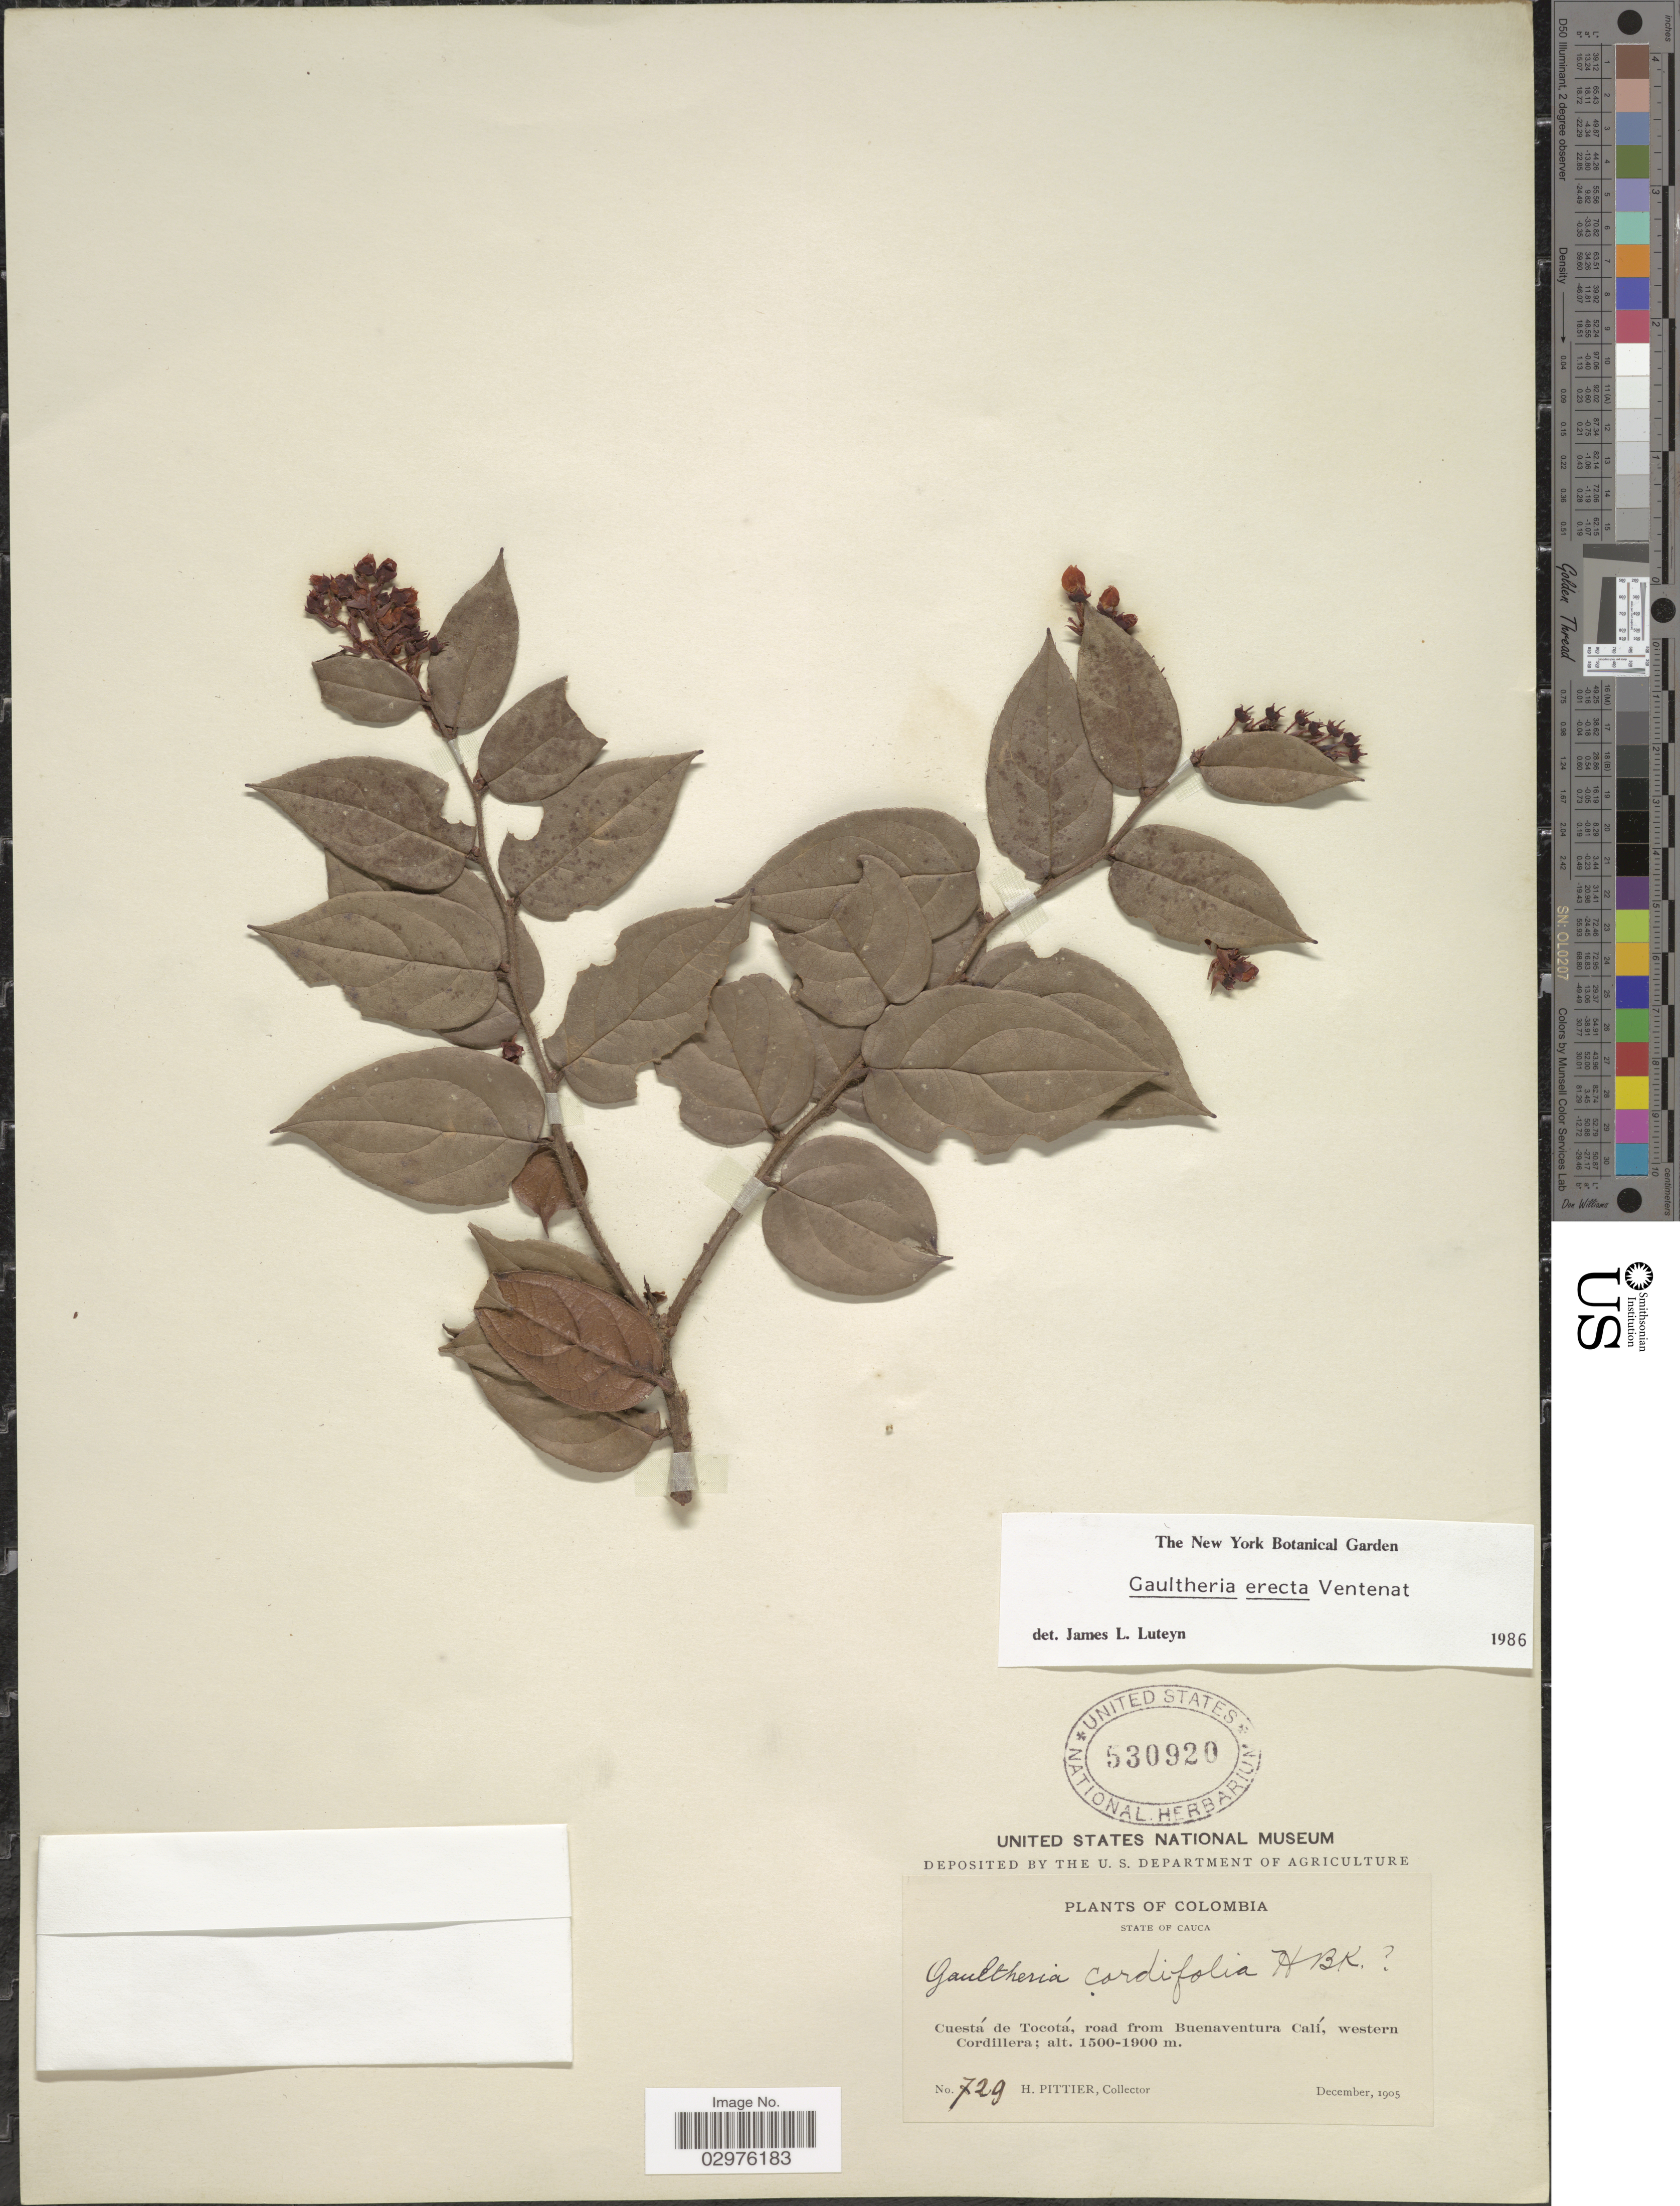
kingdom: Plantae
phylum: Tracheophyta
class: Magnoliopsida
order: Ericales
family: Ericaceae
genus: Gaultheria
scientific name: Gaultheria erecta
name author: Vent.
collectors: H. F. Pittier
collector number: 729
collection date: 1905-12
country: Colombia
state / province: Cauca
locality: State of Cauca. Cuestá de Tocotá, road from Buenaventura Calí, western Cordillera.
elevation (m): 1500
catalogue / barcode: US 530920